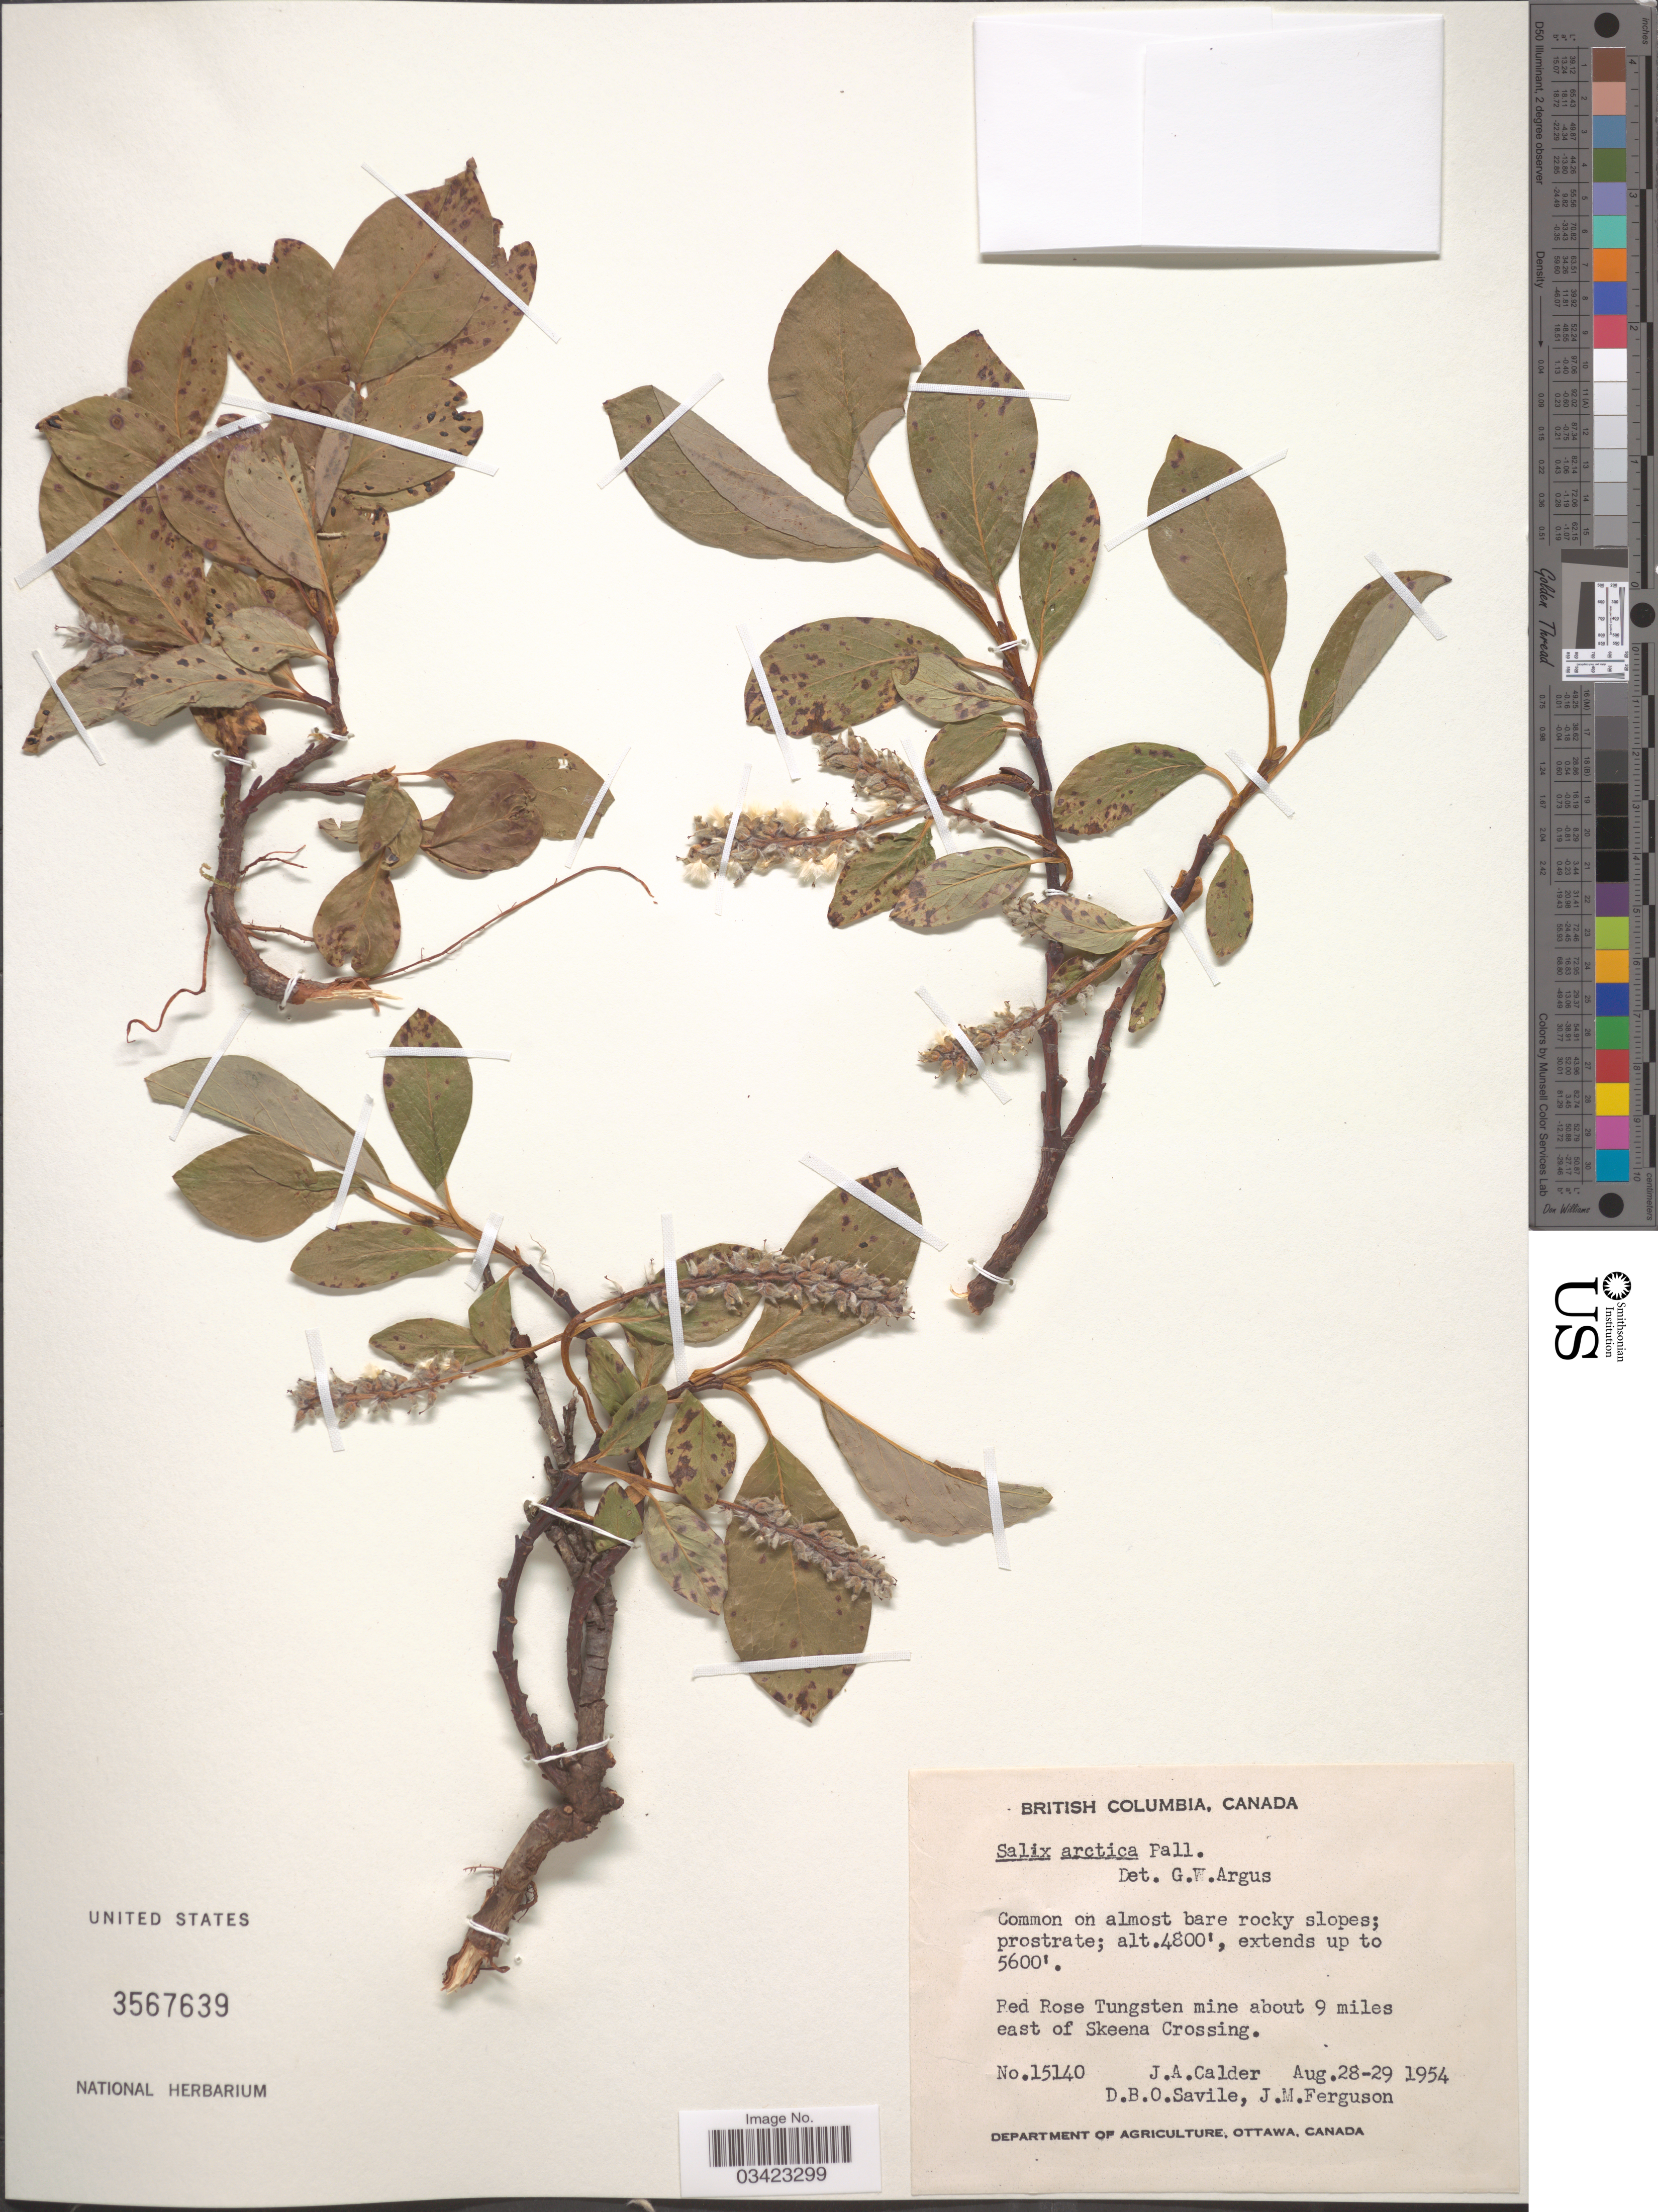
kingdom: Plantae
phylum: Tracheophyta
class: Magnoliopsida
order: Malpighiales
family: Salicaceae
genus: Salix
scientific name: Salix arctica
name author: Pall.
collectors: J. A. Calder, D. Savile & J. M. Ferguson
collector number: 15140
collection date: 1954-08-28/1954-08-29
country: Canada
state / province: British Columbia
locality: Red Rose Tungsten mine about 9 miles east of Skeena Crossing.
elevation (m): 1463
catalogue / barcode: US 3567639